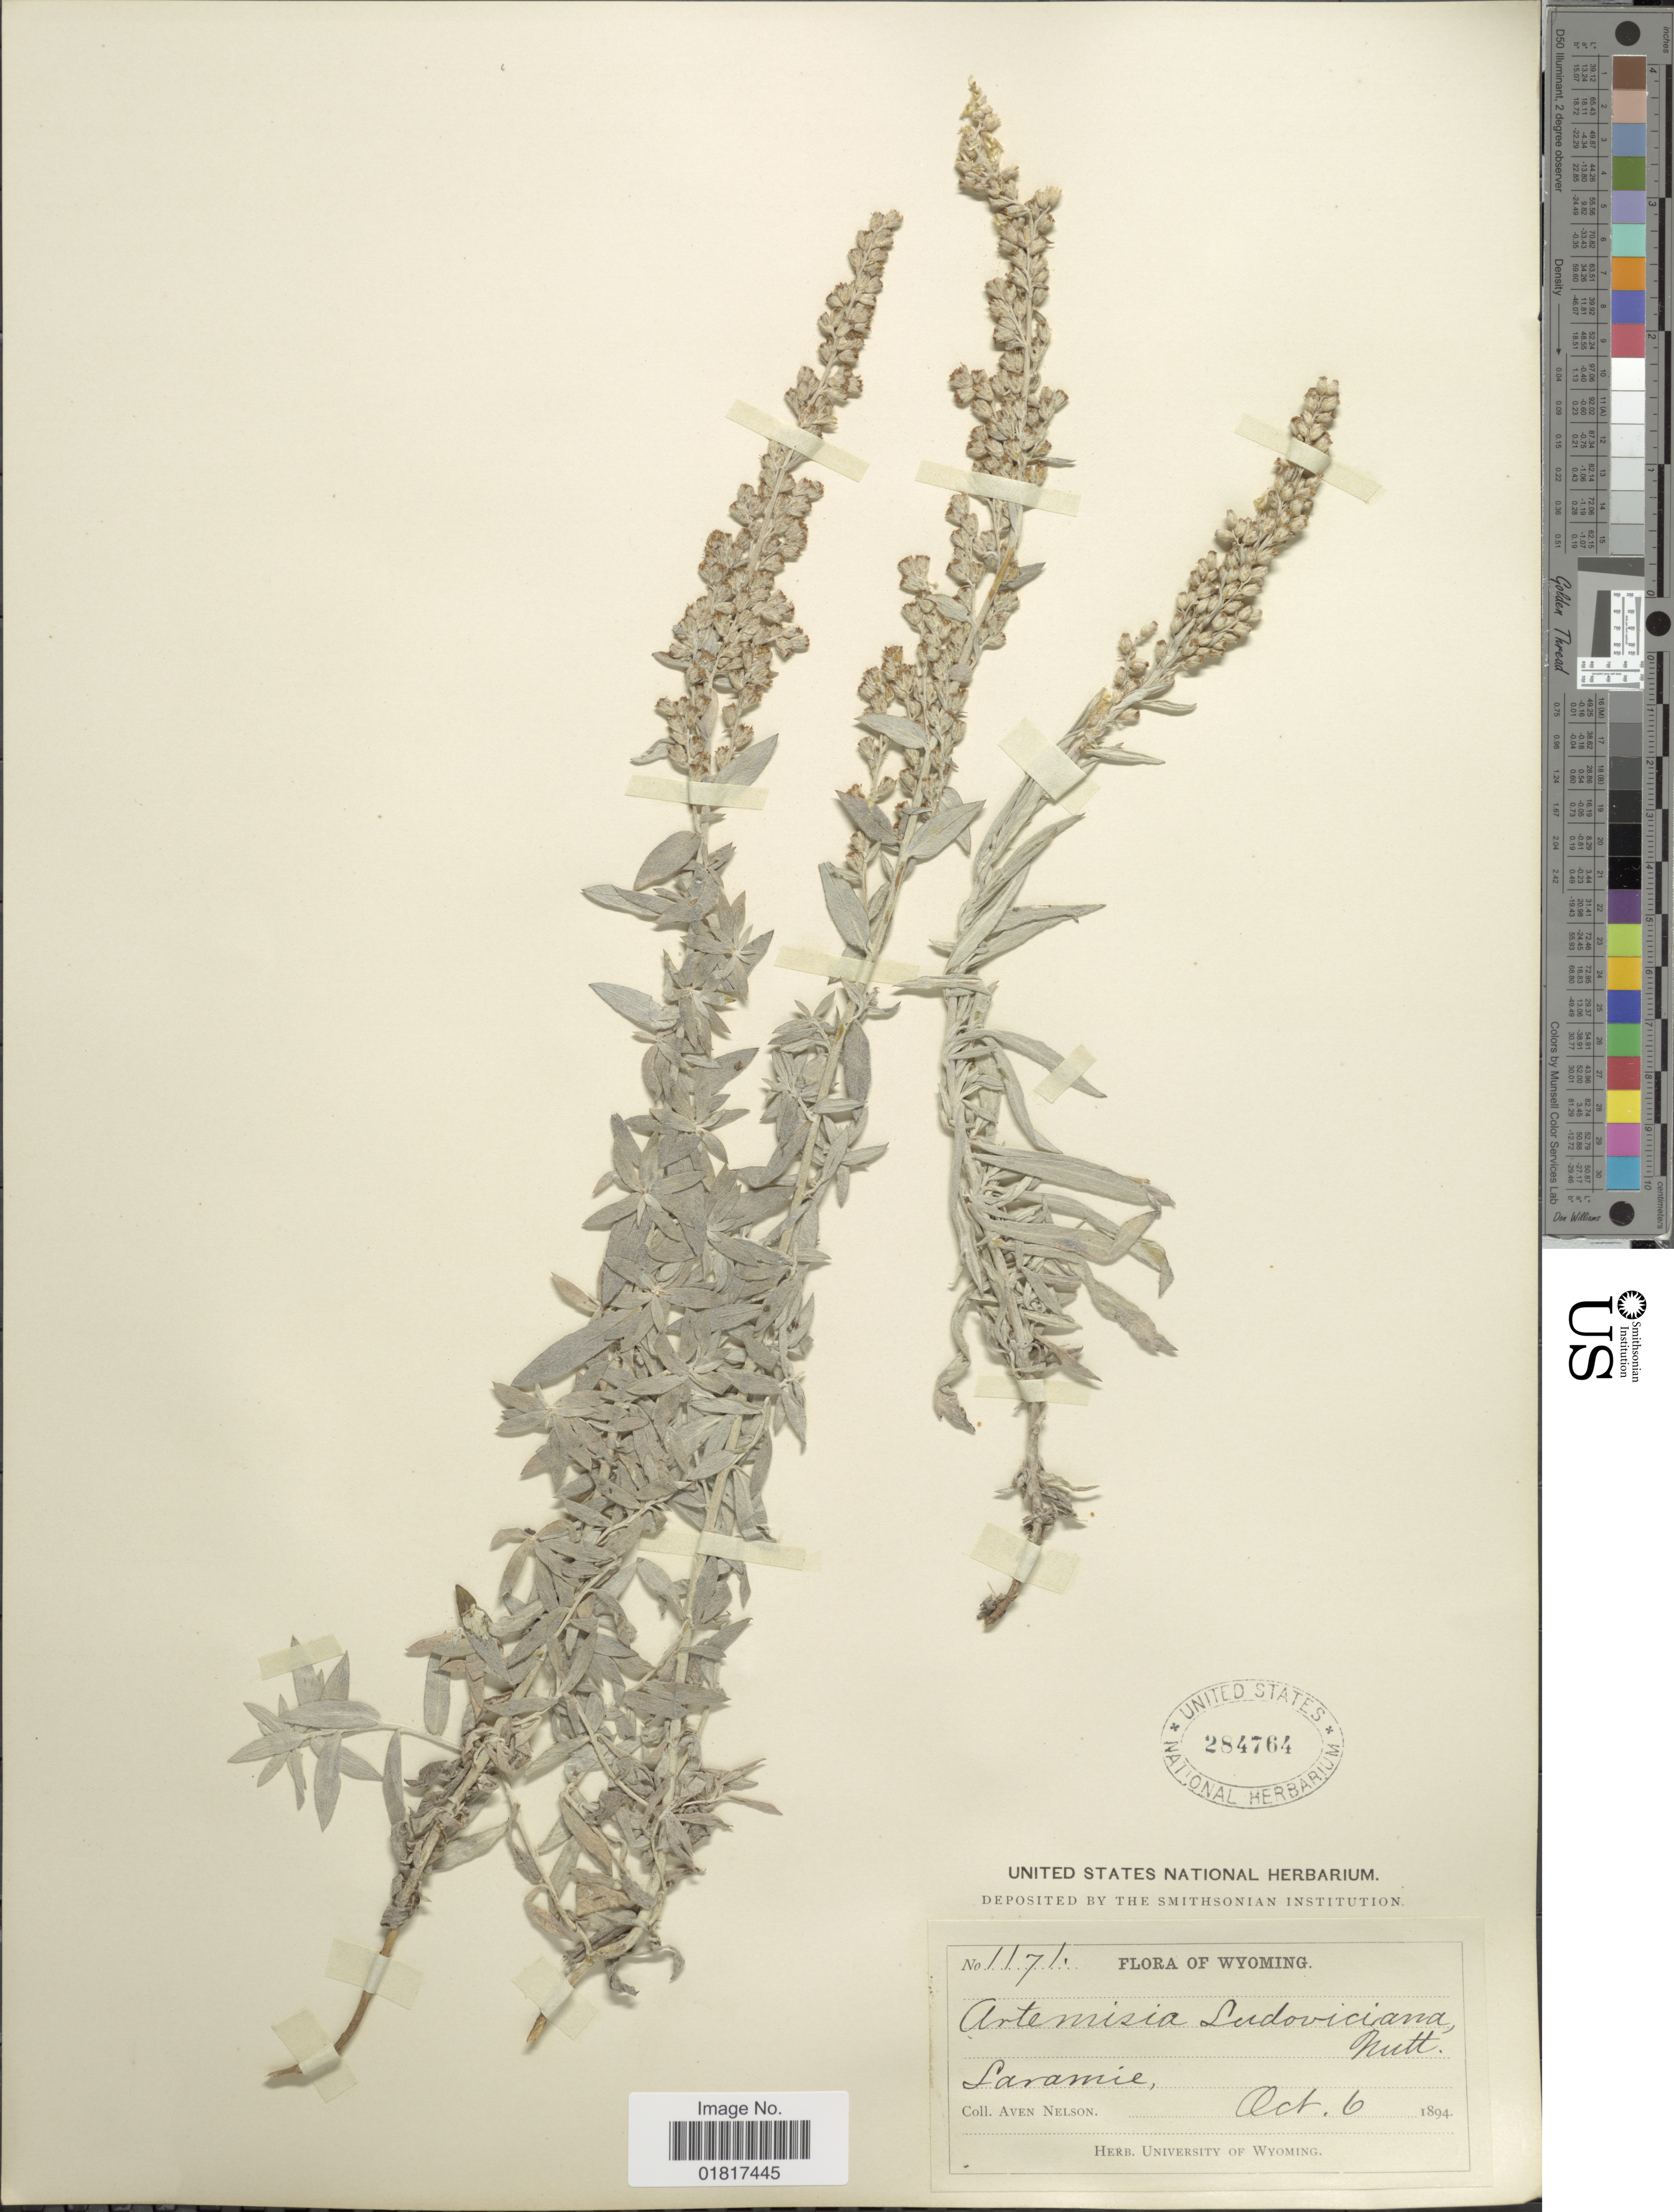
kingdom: Plantae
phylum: Tracheophyta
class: Magnoliopsida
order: Asterales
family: Asteraceae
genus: Artemisia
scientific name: Artemisia sp.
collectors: A. Nelson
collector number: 1171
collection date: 1894-10-06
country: United States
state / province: Wyoming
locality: Laramie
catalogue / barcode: US 284764